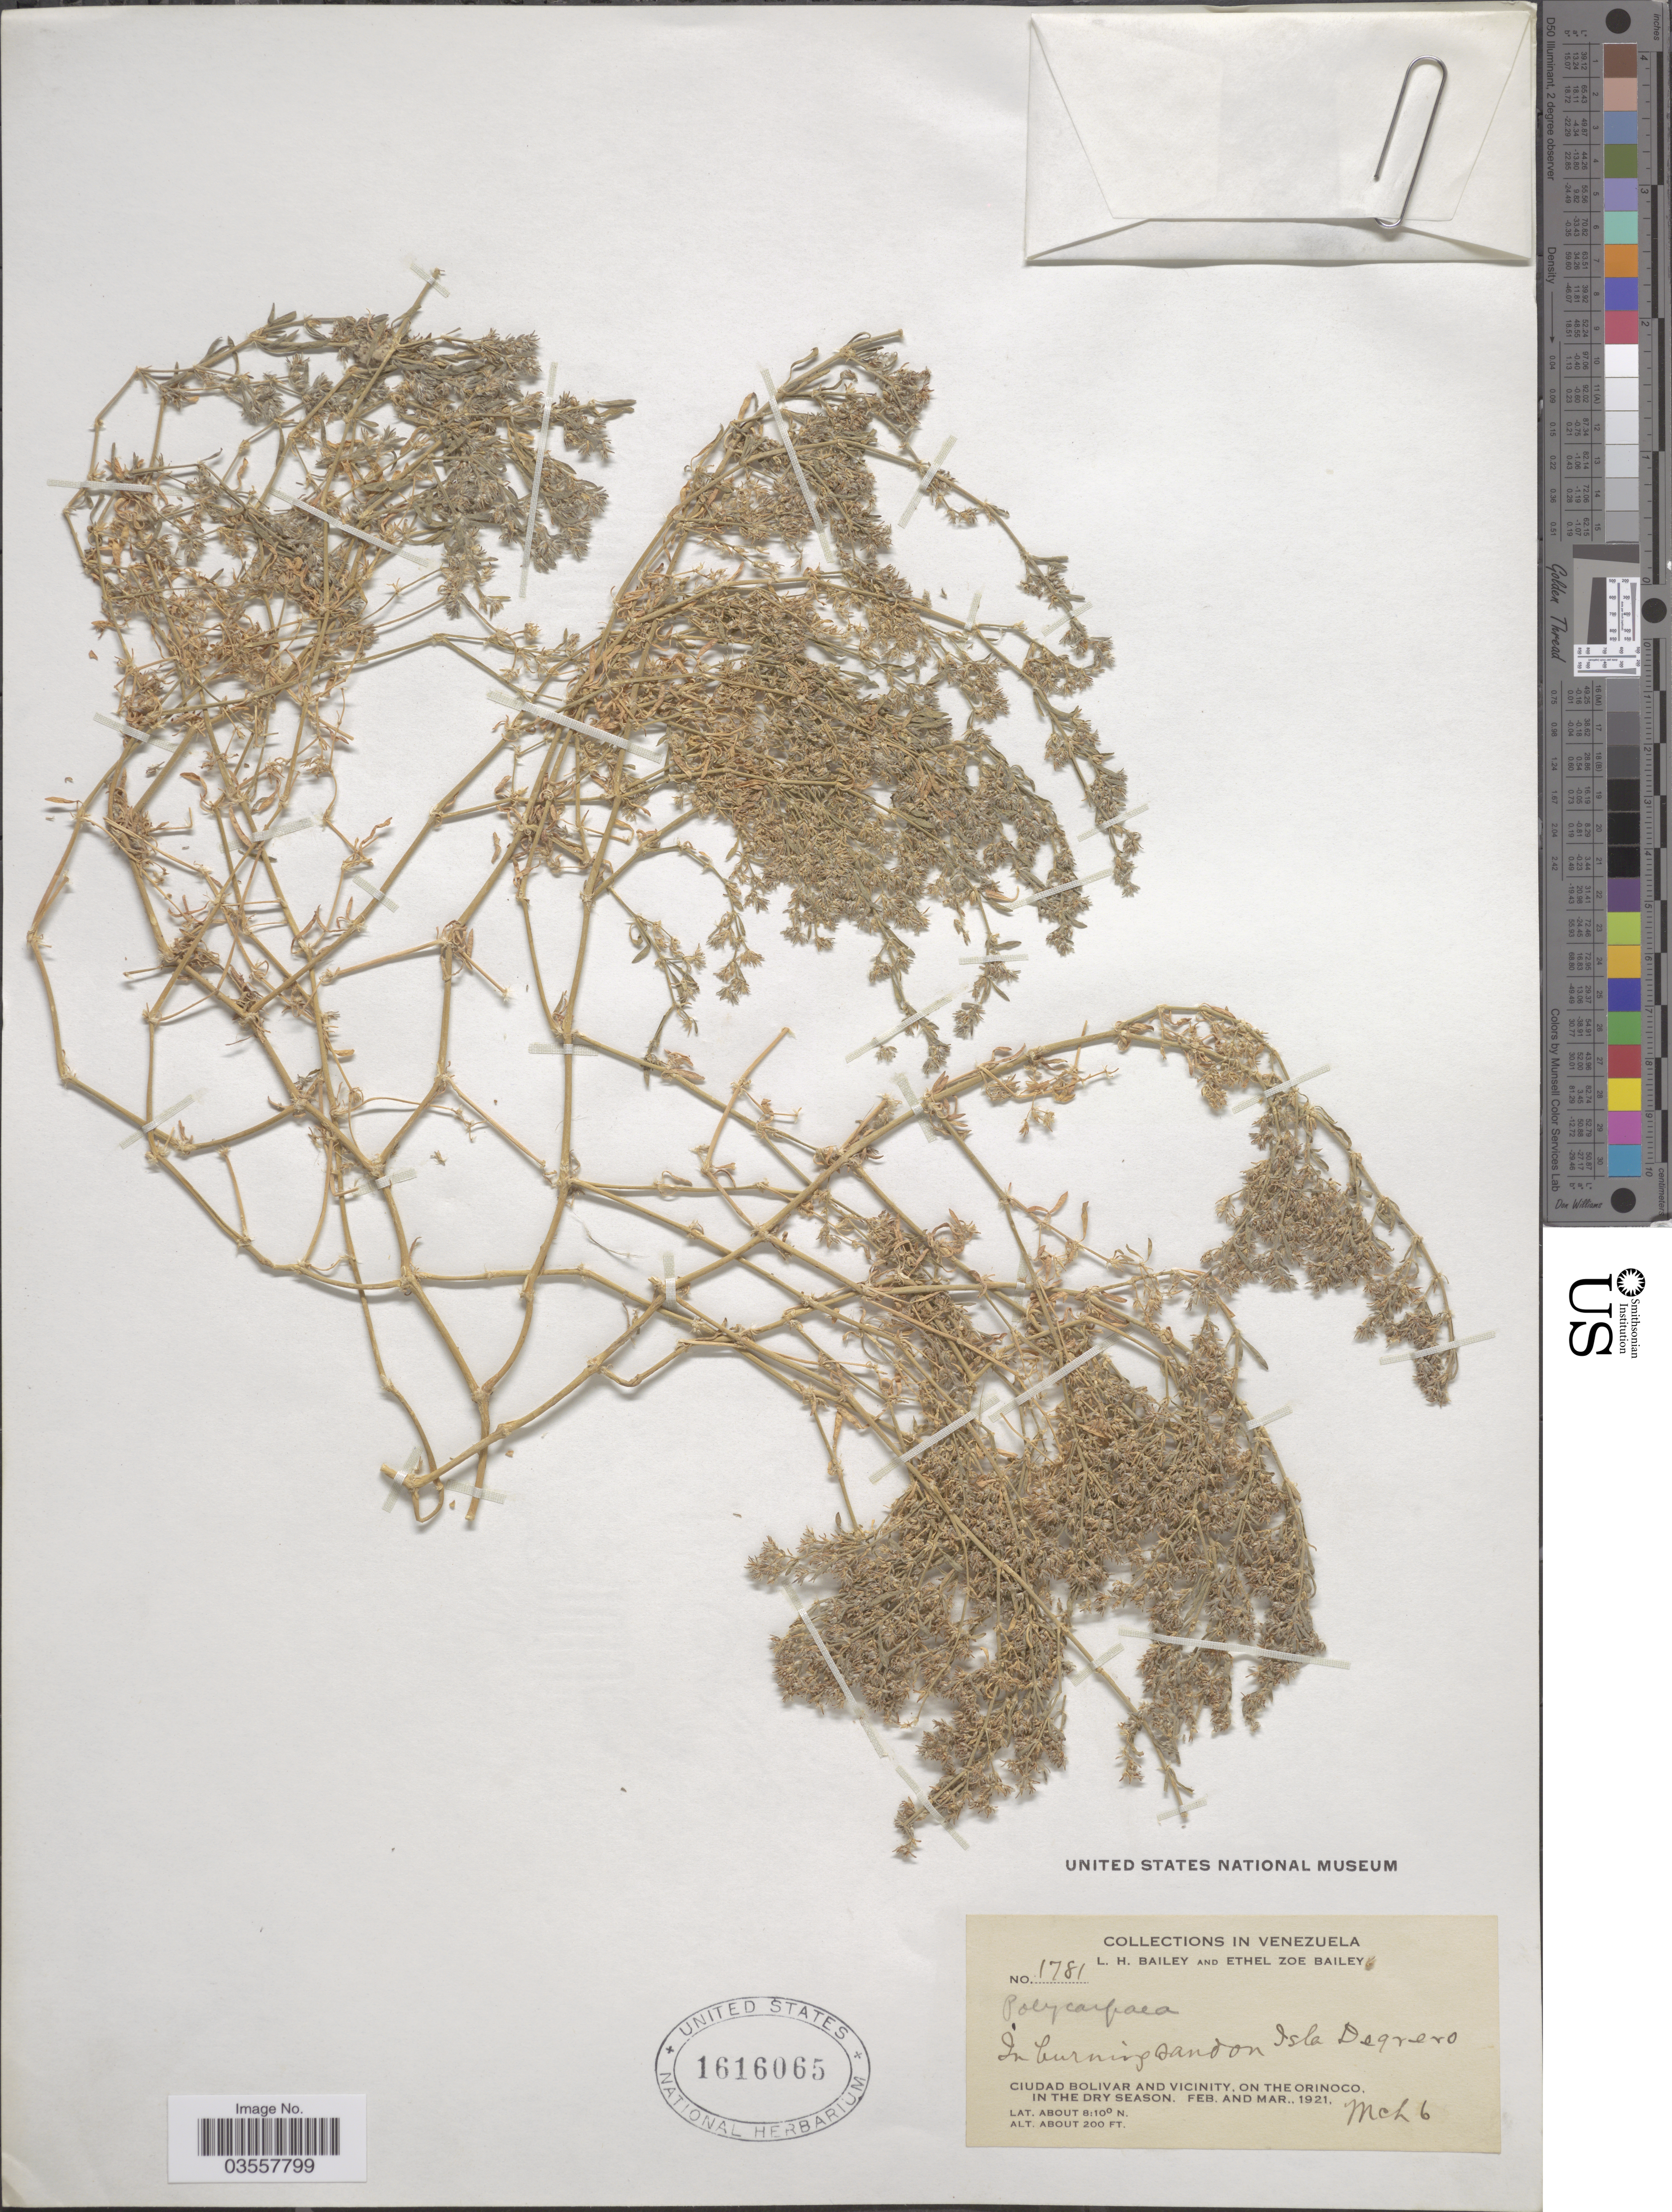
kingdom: Plantae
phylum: Tracheophyta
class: Magnoliopsida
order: Caryophyllales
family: Caryophyllaceae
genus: Polycarpaea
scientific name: Polycarpaea sp.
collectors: L. H. Bailey & E. Z. Bailey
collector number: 1781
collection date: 1921-03-06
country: Venezuela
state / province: Bolivar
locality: In burning sand on Isla Degrero. Ciudad Bolivar and vicinity, on the Orinoco.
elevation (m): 61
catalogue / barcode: US 1616065